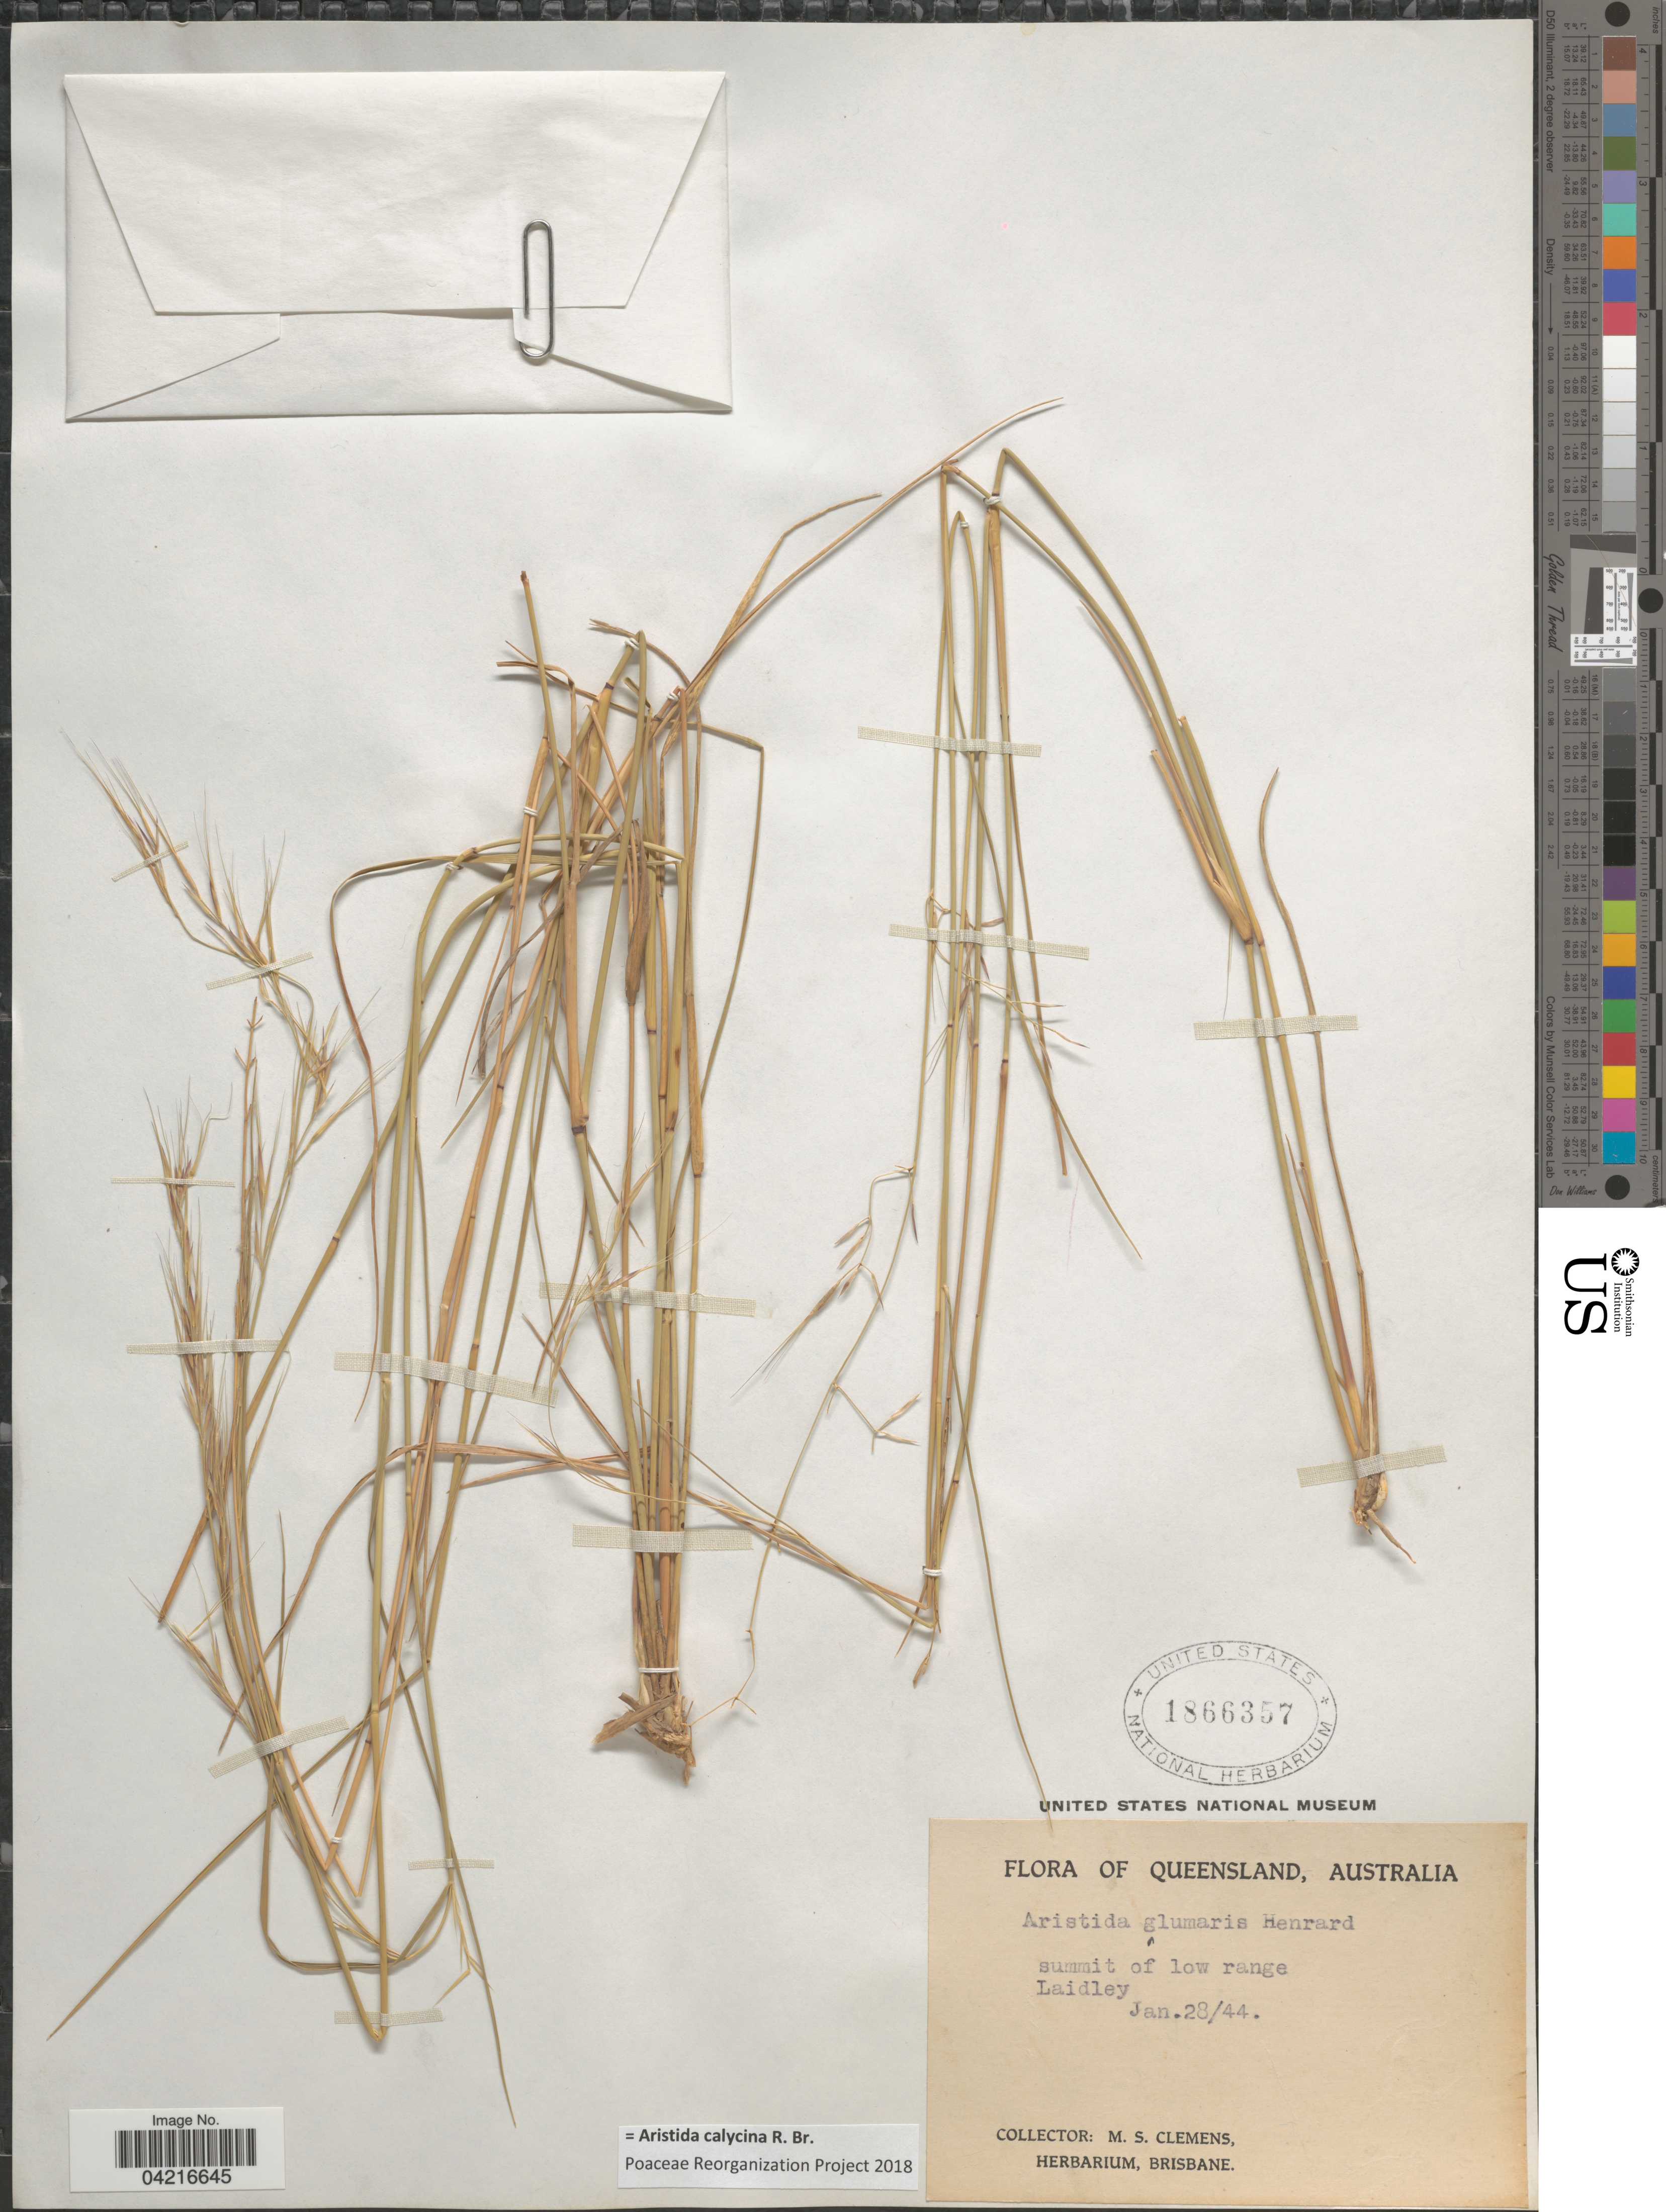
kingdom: Plantae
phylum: Tracheophyta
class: Liliopsida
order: Poales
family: Poaceae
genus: Aristida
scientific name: Aristida calycina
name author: R. Br.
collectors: M. S. Clemens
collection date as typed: Transcribed d/m/y: 28/1/44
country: Australia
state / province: Queensland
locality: Summit of low range. Laidley.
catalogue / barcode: US 1866357